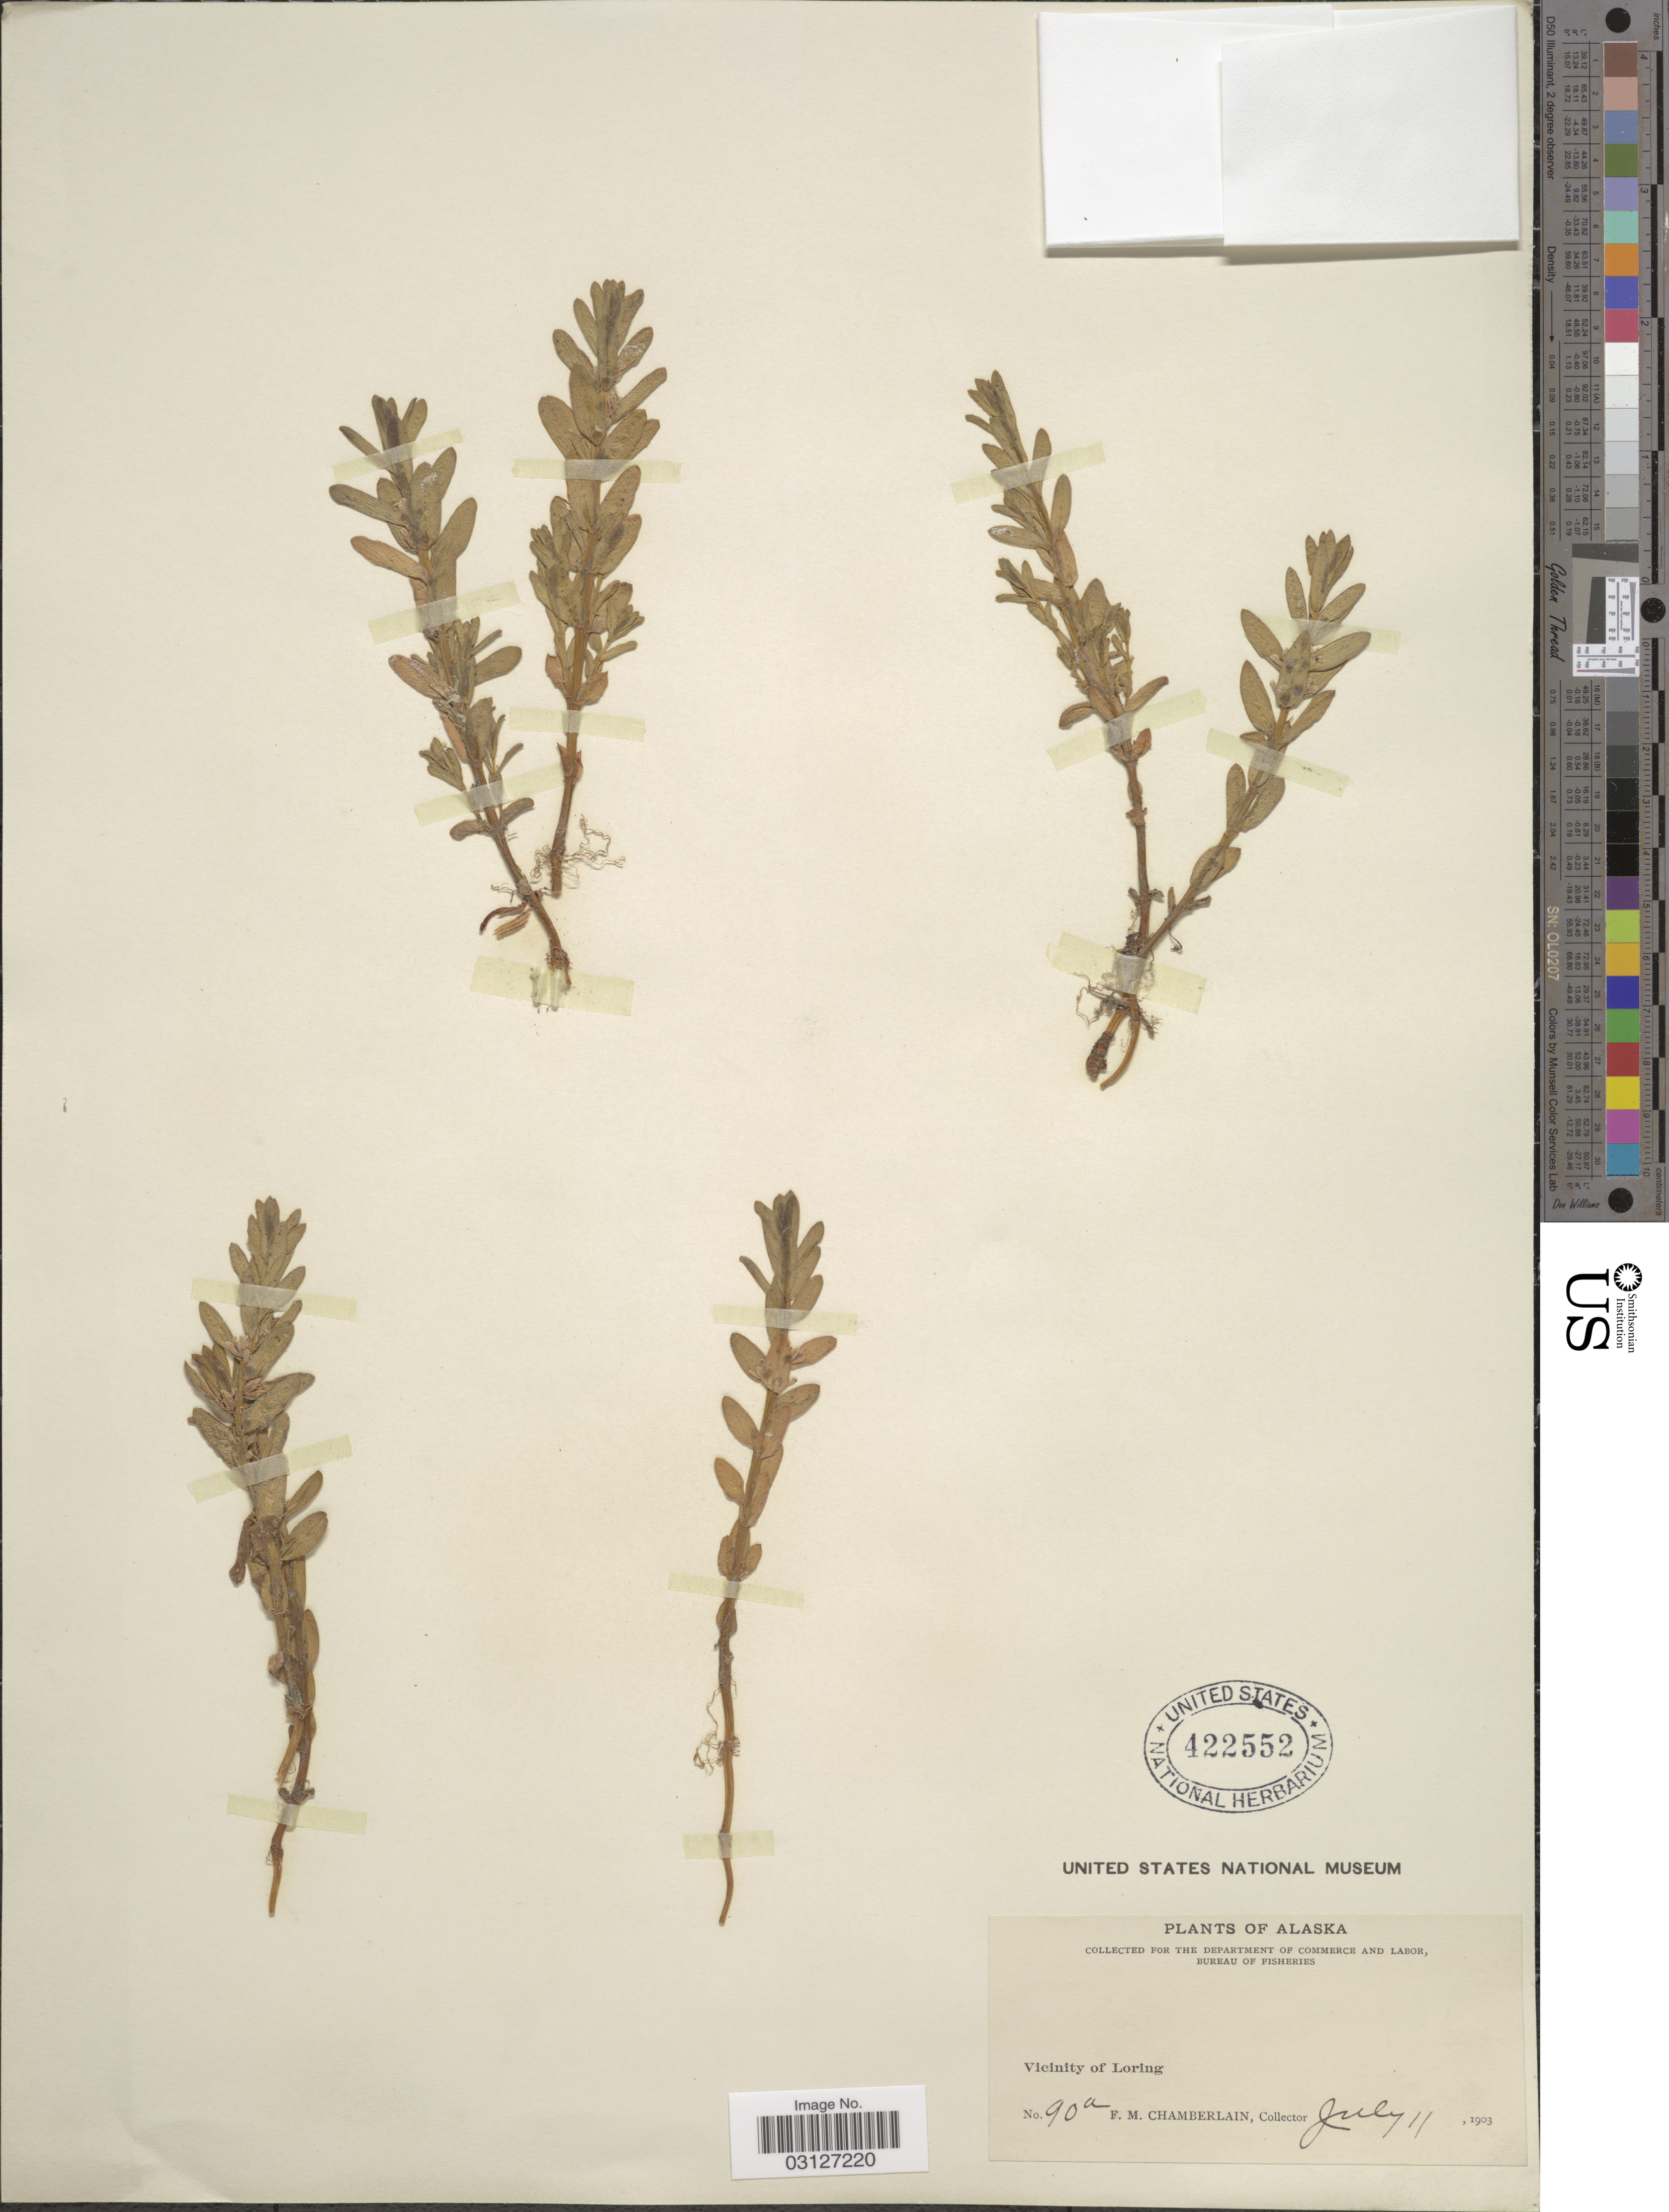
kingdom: Plantae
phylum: Tracheophyta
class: Magnoliopsida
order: Ericales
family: Primulaceae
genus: Glaux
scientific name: Glaux maritima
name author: L.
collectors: F. Chamberlain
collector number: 90a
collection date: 1903-07-11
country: United States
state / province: Alaska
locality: Vicinity of Loring.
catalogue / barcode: US 422552